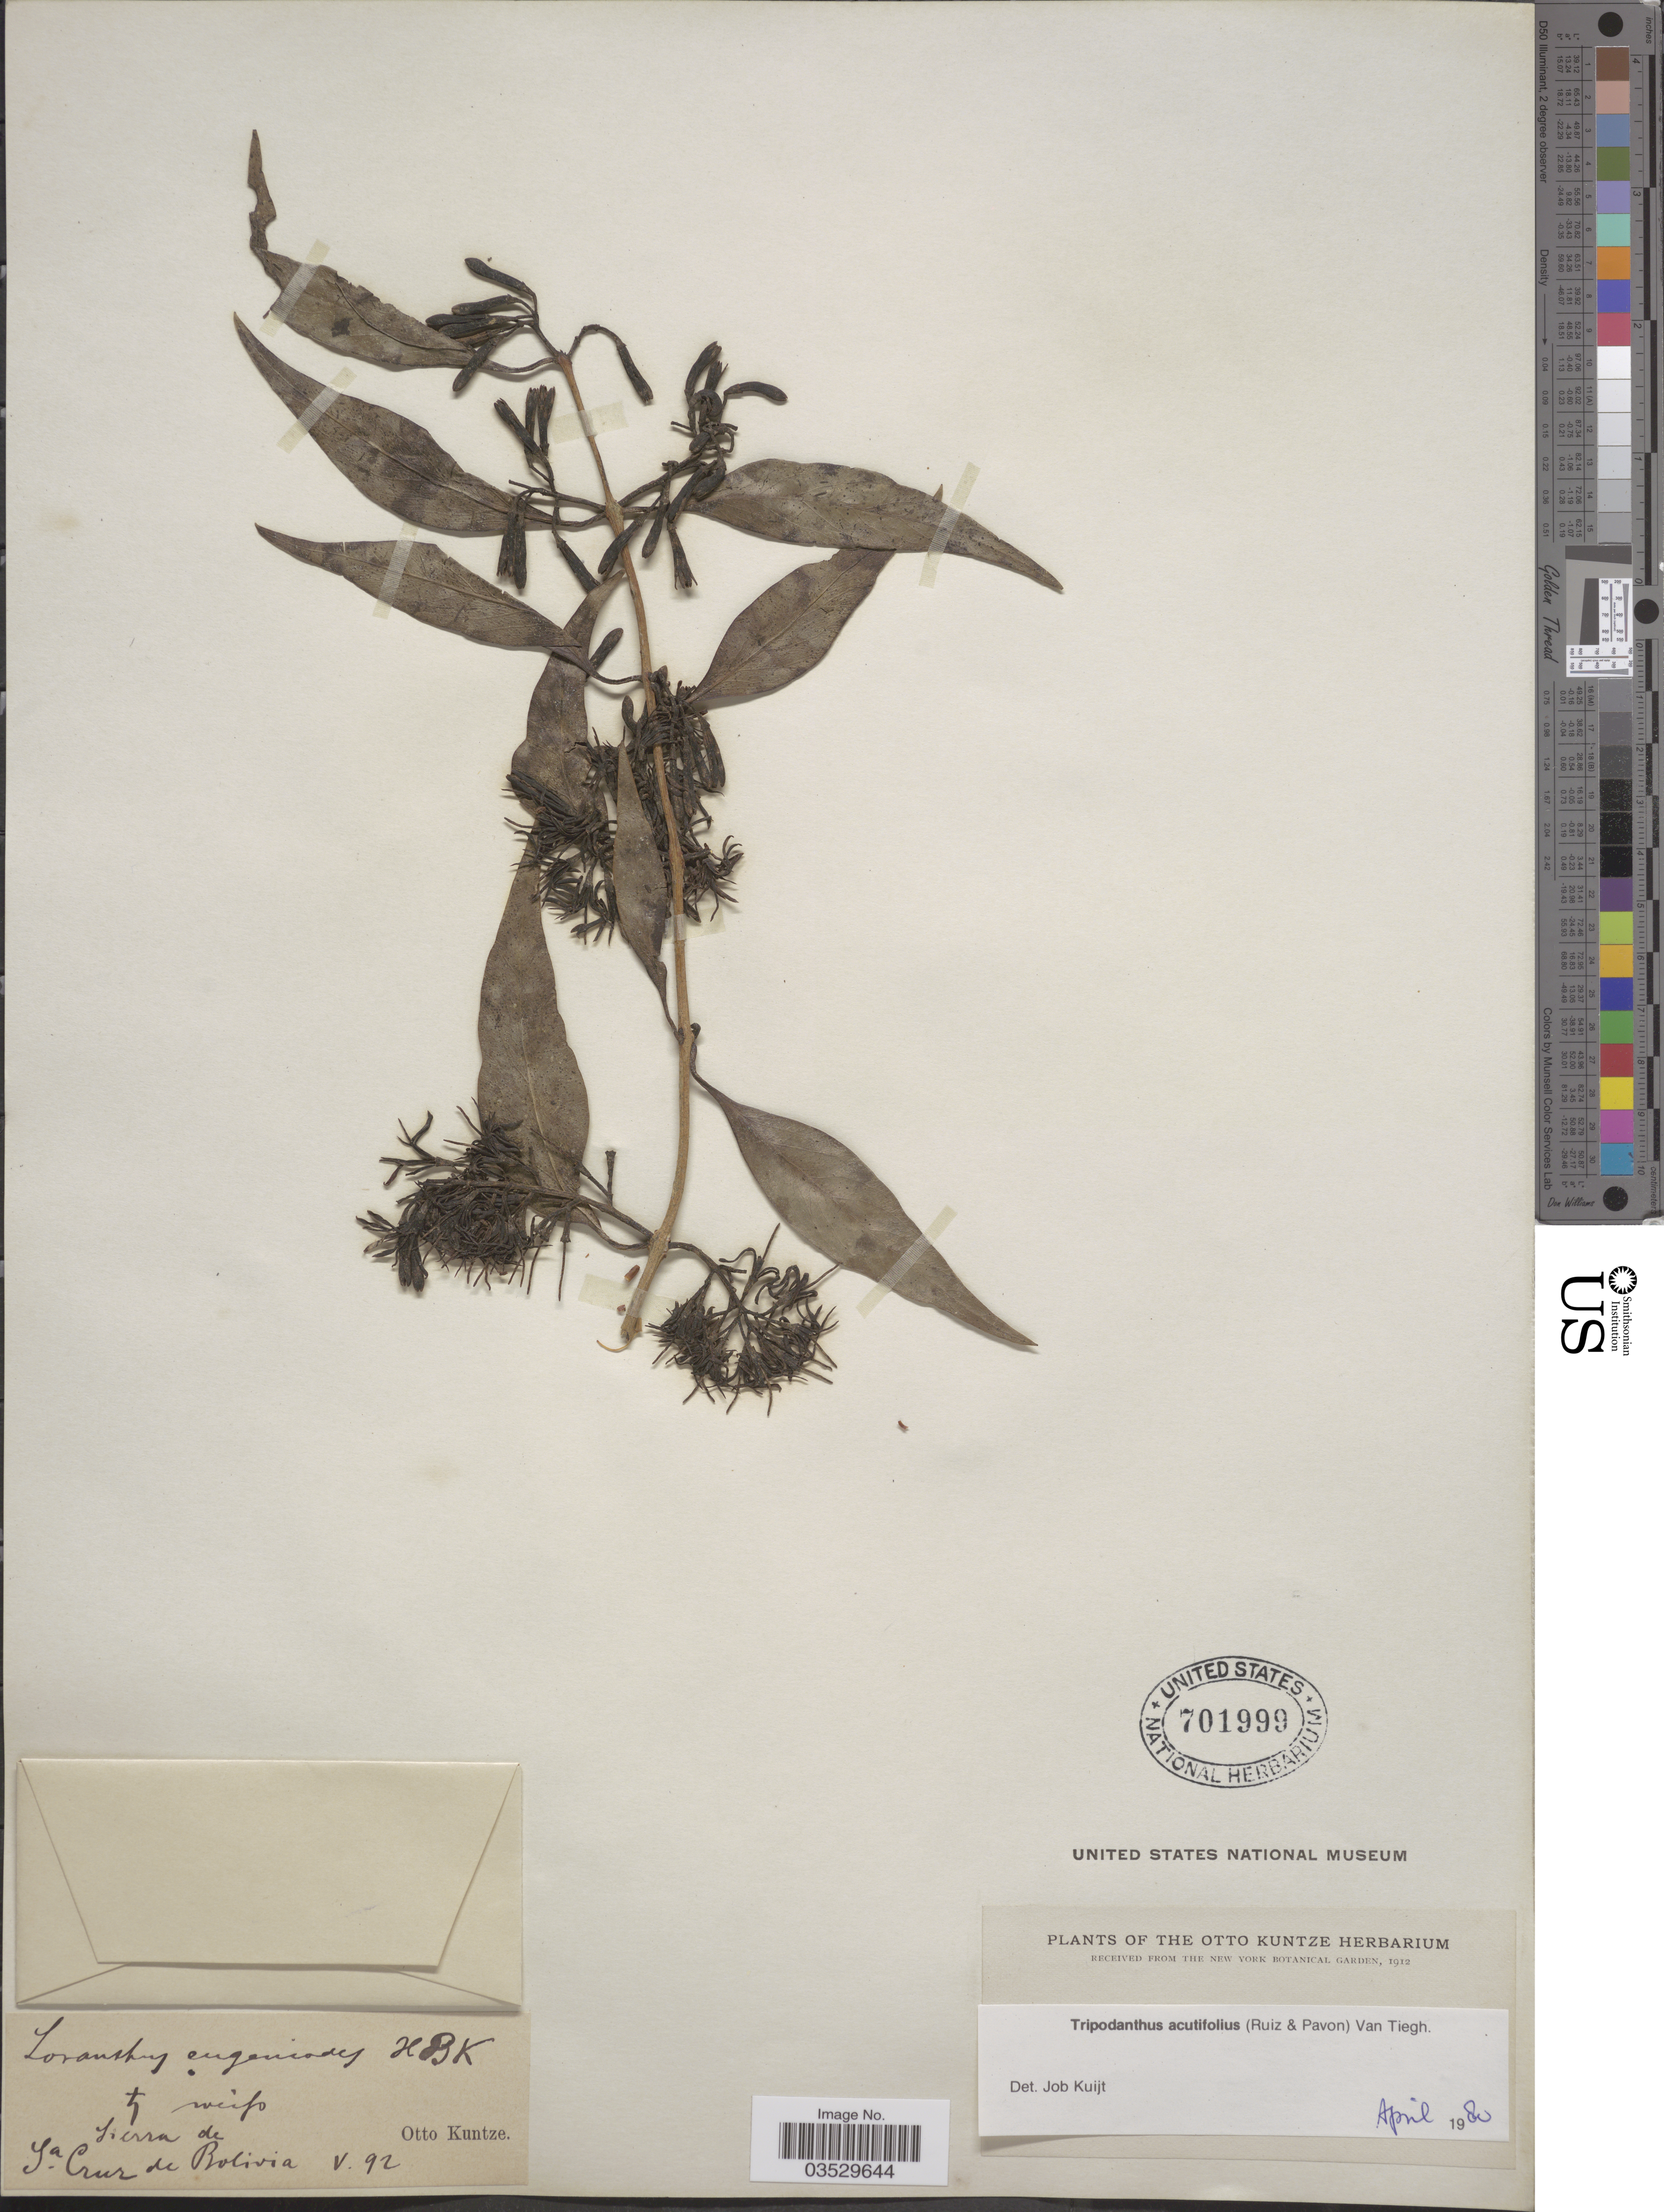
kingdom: Plantae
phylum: Tracheophyta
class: Magnoliopsida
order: Santalales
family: Loranthaceae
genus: Tripodanthus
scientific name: Tripodanthus acutifolius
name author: Tiegh.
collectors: C.E.O. Kuntze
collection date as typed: Transcribed d/m/y: /5/92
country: Bolivia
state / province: Santa Cruz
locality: Sierra de Sa. Cruz de Bolivia.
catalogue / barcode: US 701999